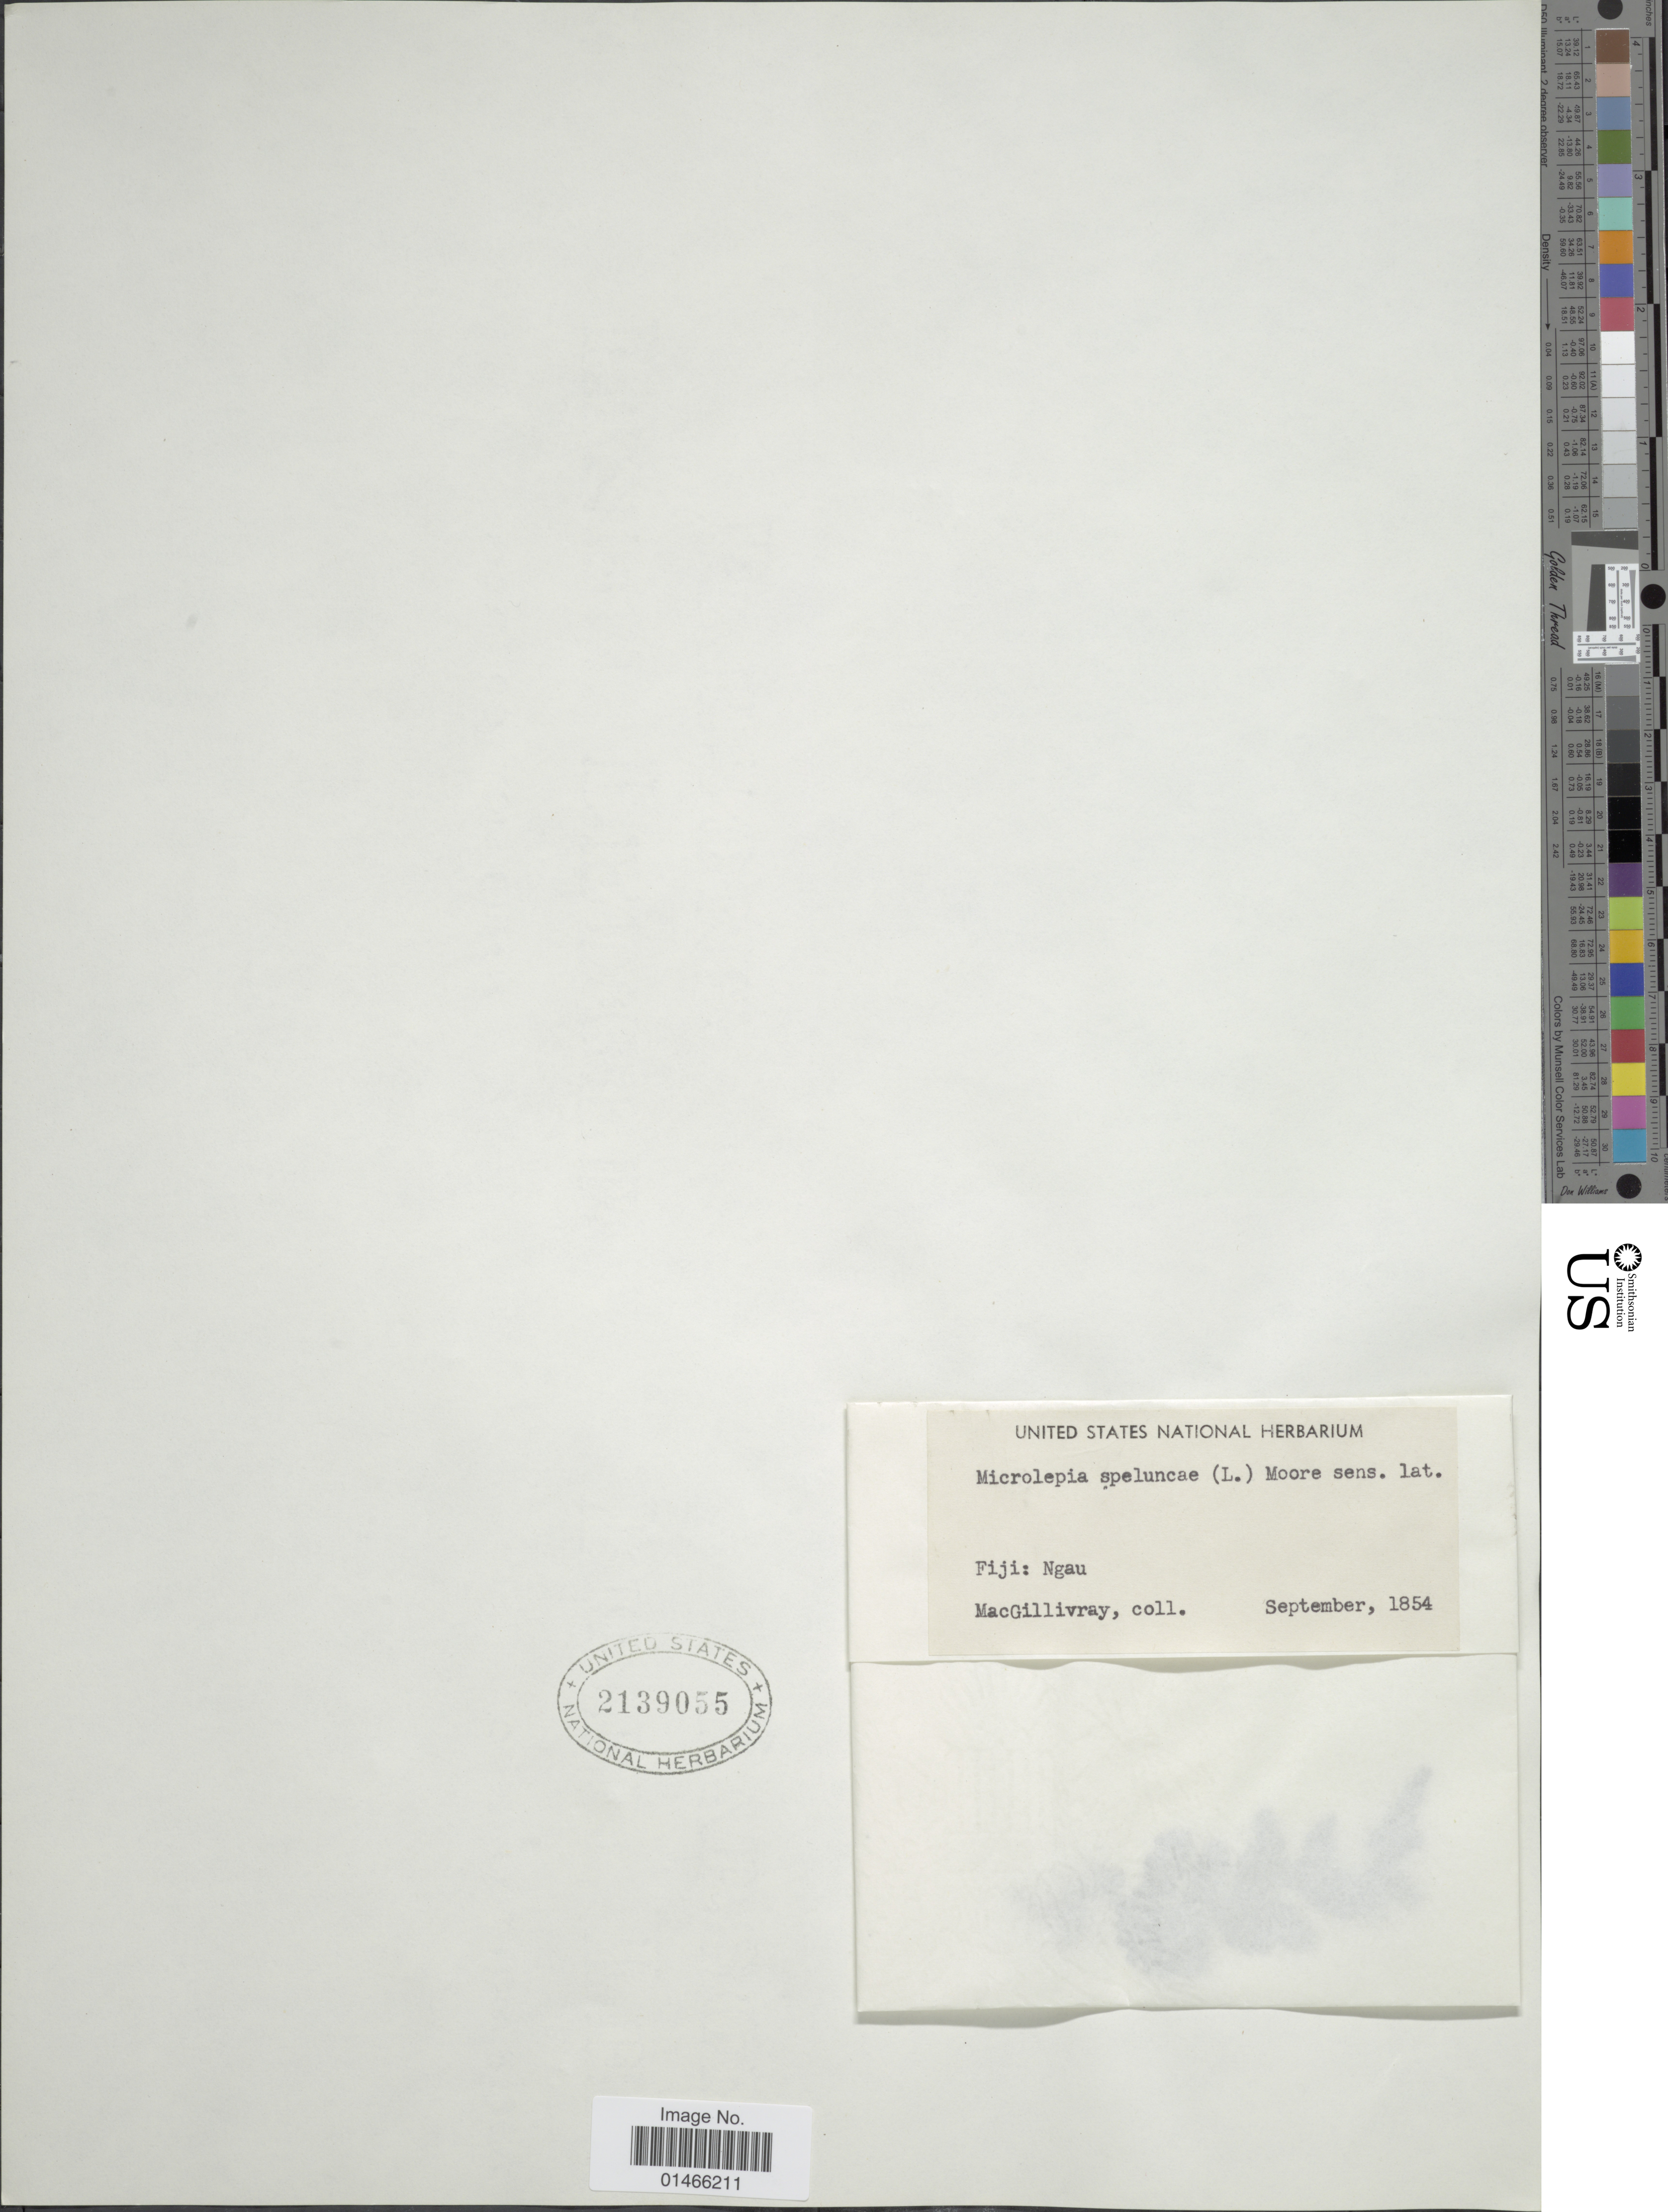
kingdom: Plantae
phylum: Tracheophyta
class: Polypodiopsida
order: Polypodiales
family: Dennstaedtiaceae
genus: Microlepia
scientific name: Microlepia speluncae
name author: (L.) T. Moore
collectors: Macgillivray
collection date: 1854-09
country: Fiji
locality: Ngau.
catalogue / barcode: US 2139055